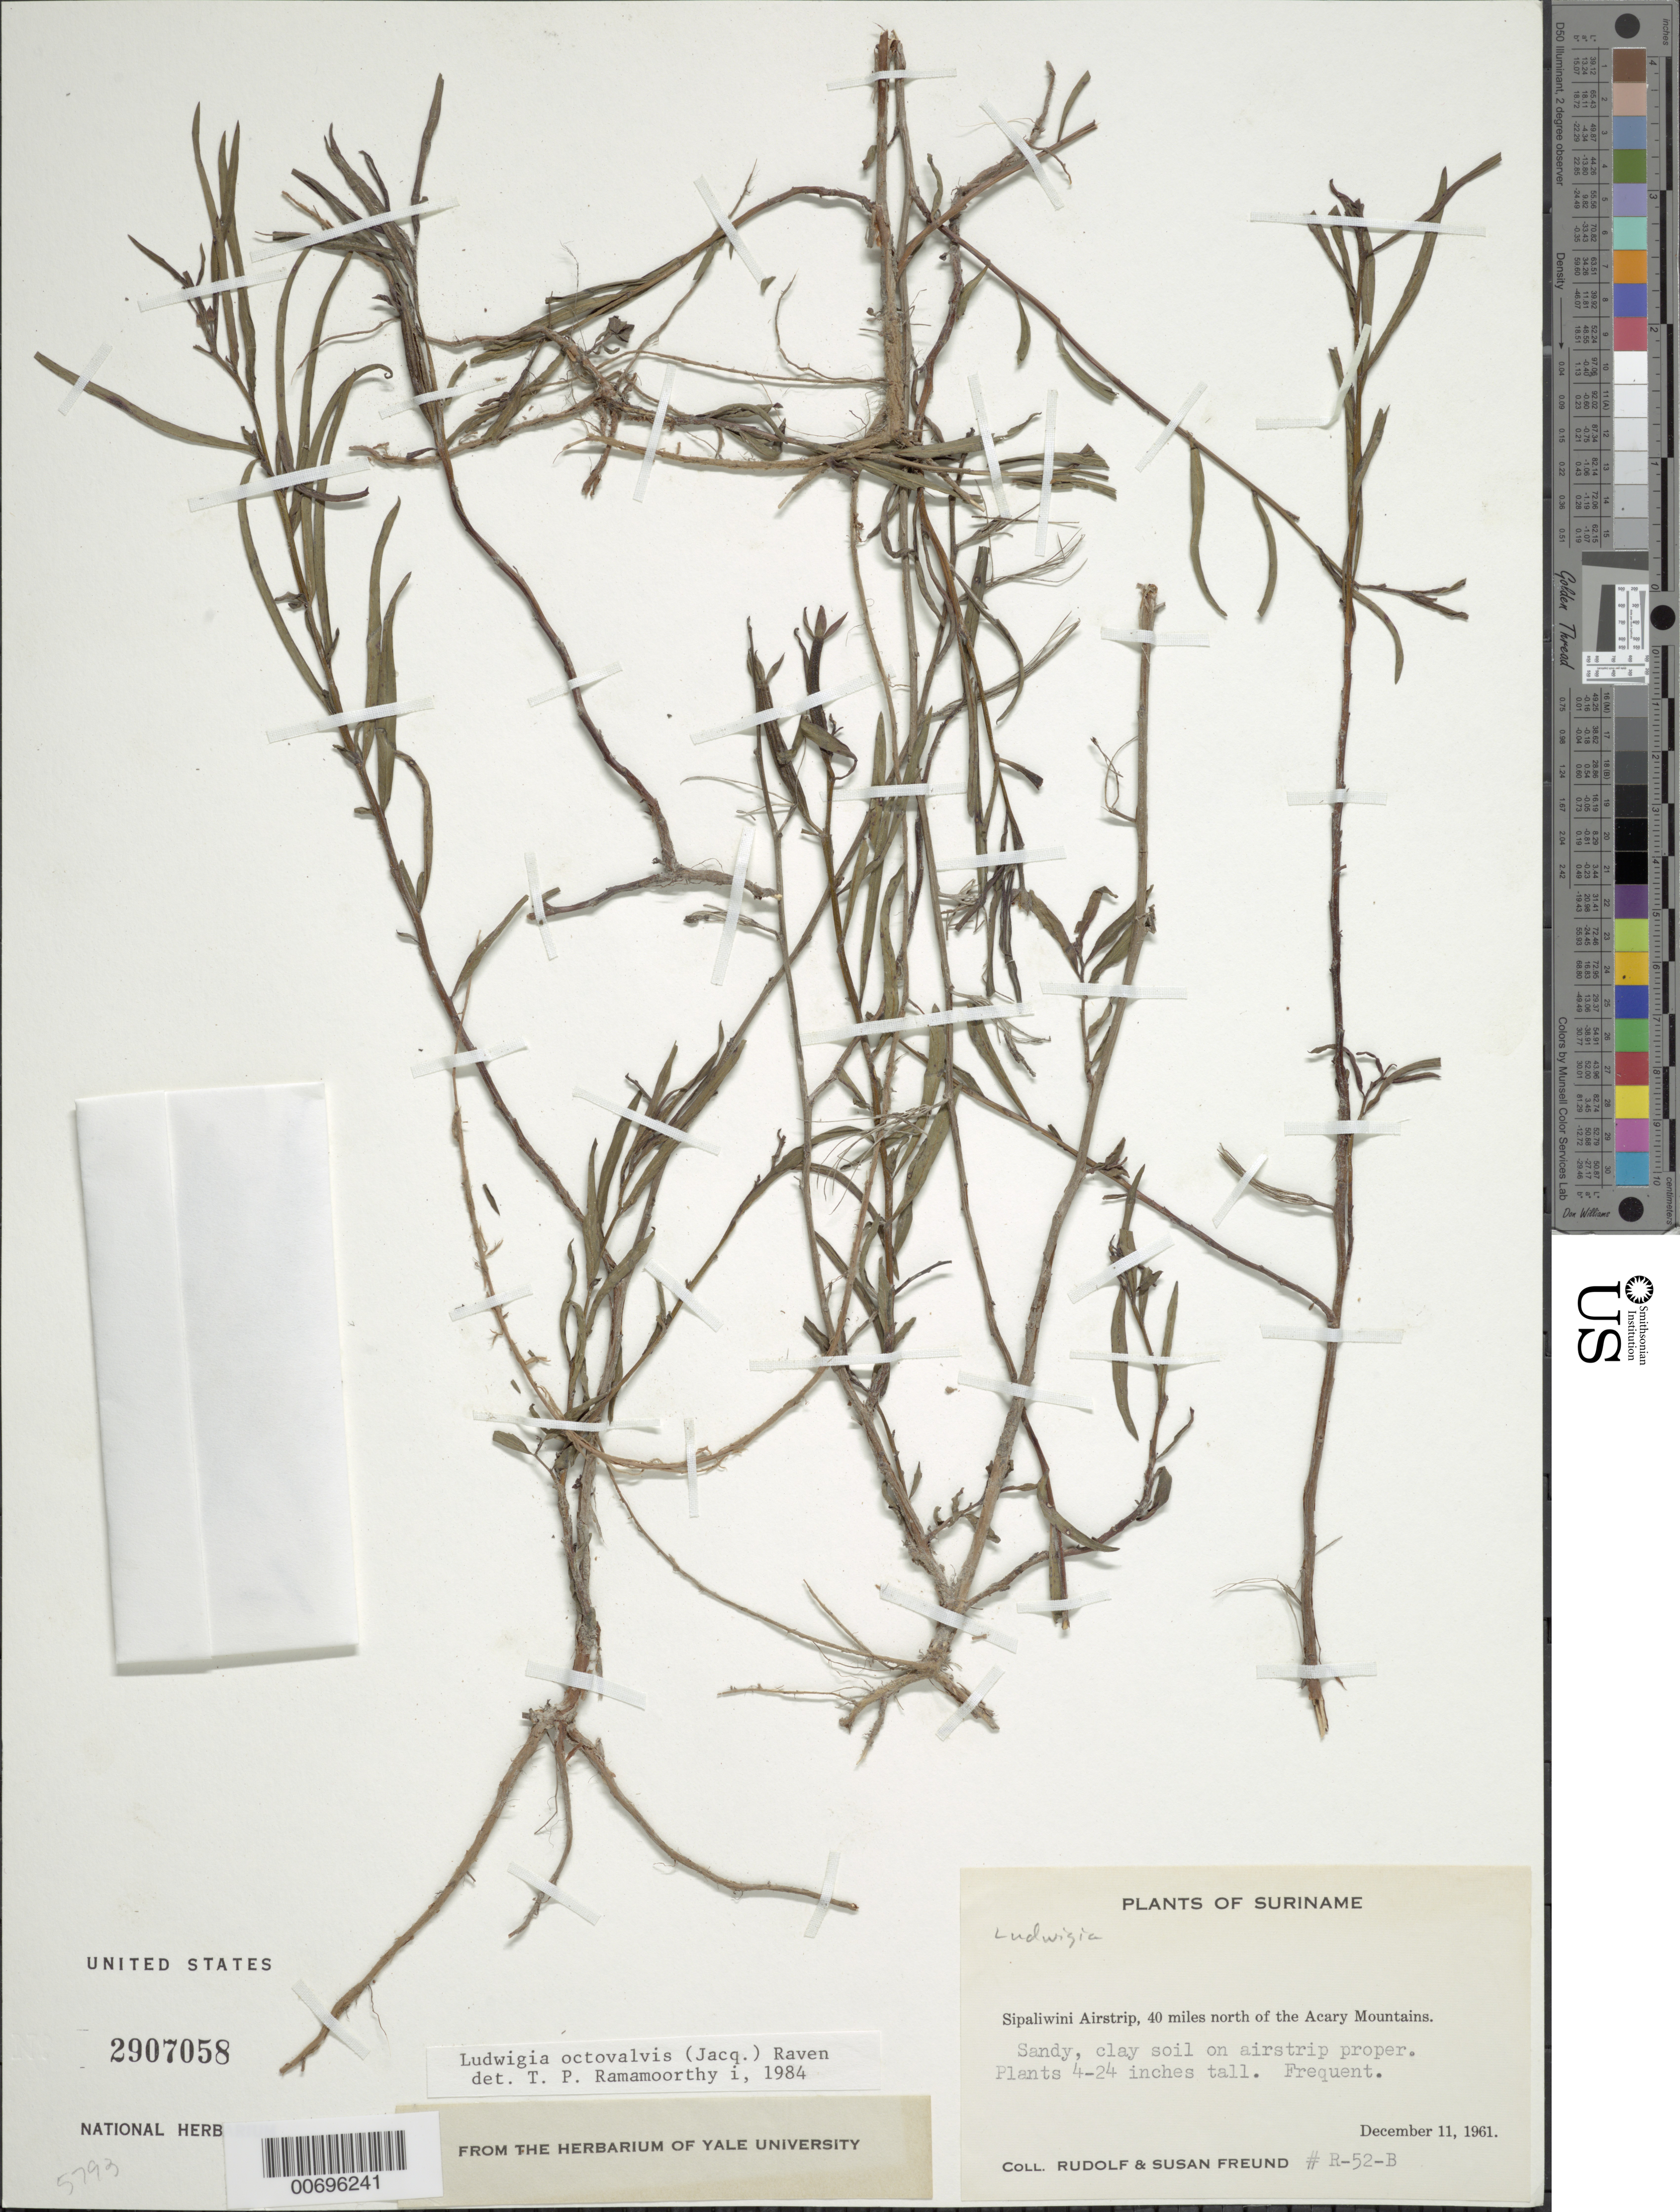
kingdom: Plantae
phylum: Tracheophyta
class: Magnoliopsida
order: Myrtales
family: Onagraceae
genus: Ludwigia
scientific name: Ludwigia octovalvis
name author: (Jacq.) P.H. Raven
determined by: Ramamoorthy, T. P.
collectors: R. Freund & S. Freund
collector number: R 52 B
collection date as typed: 11-Dec-61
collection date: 1961-12-11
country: Suriname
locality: Sipaliwini Airstrip, 40 mi N of Acary Mountains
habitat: Clay sandy soil on airstrip proper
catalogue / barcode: US 2907058